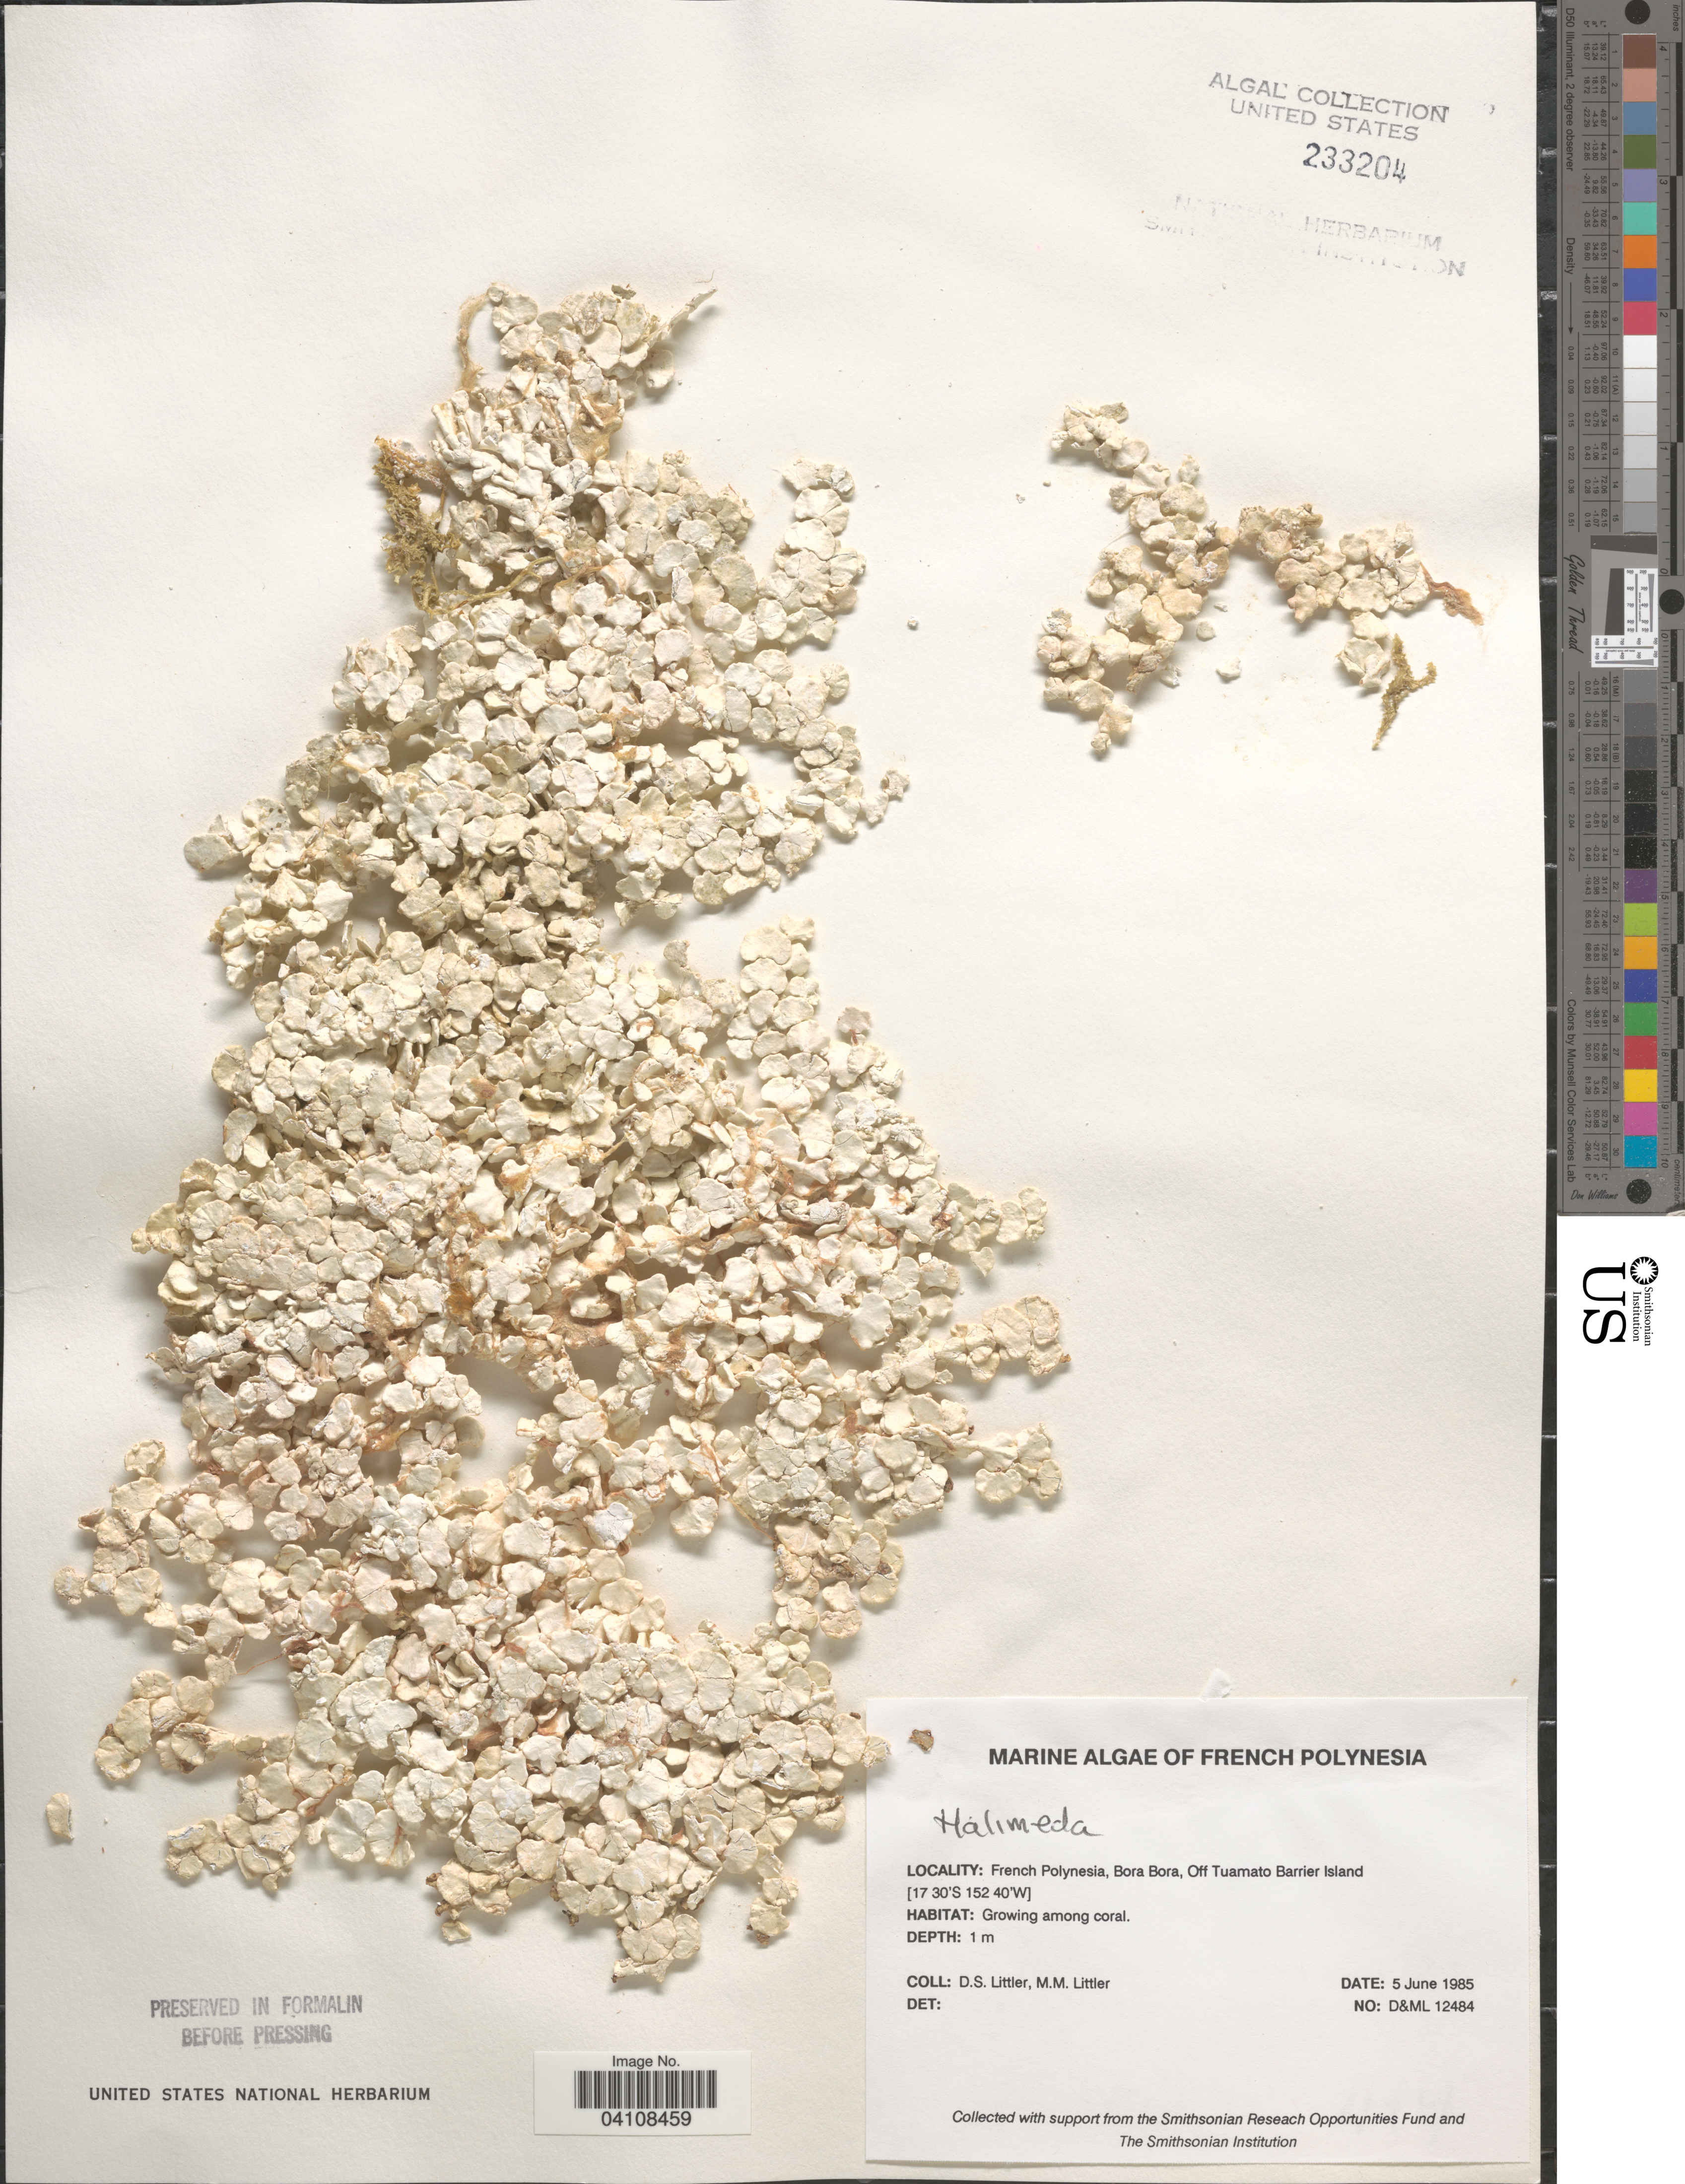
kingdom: Plantae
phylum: Chlorophyta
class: Ulvophyceae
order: Bryopsidales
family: Halimedaceae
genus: Halimeda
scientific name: Halimeda sp.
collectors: D. S. Littler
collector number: D&ML12484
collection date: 1985-06-05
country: French Polynesia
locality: Bora Bora, Off Tuamato Barrier Island.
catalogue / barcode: US 233204